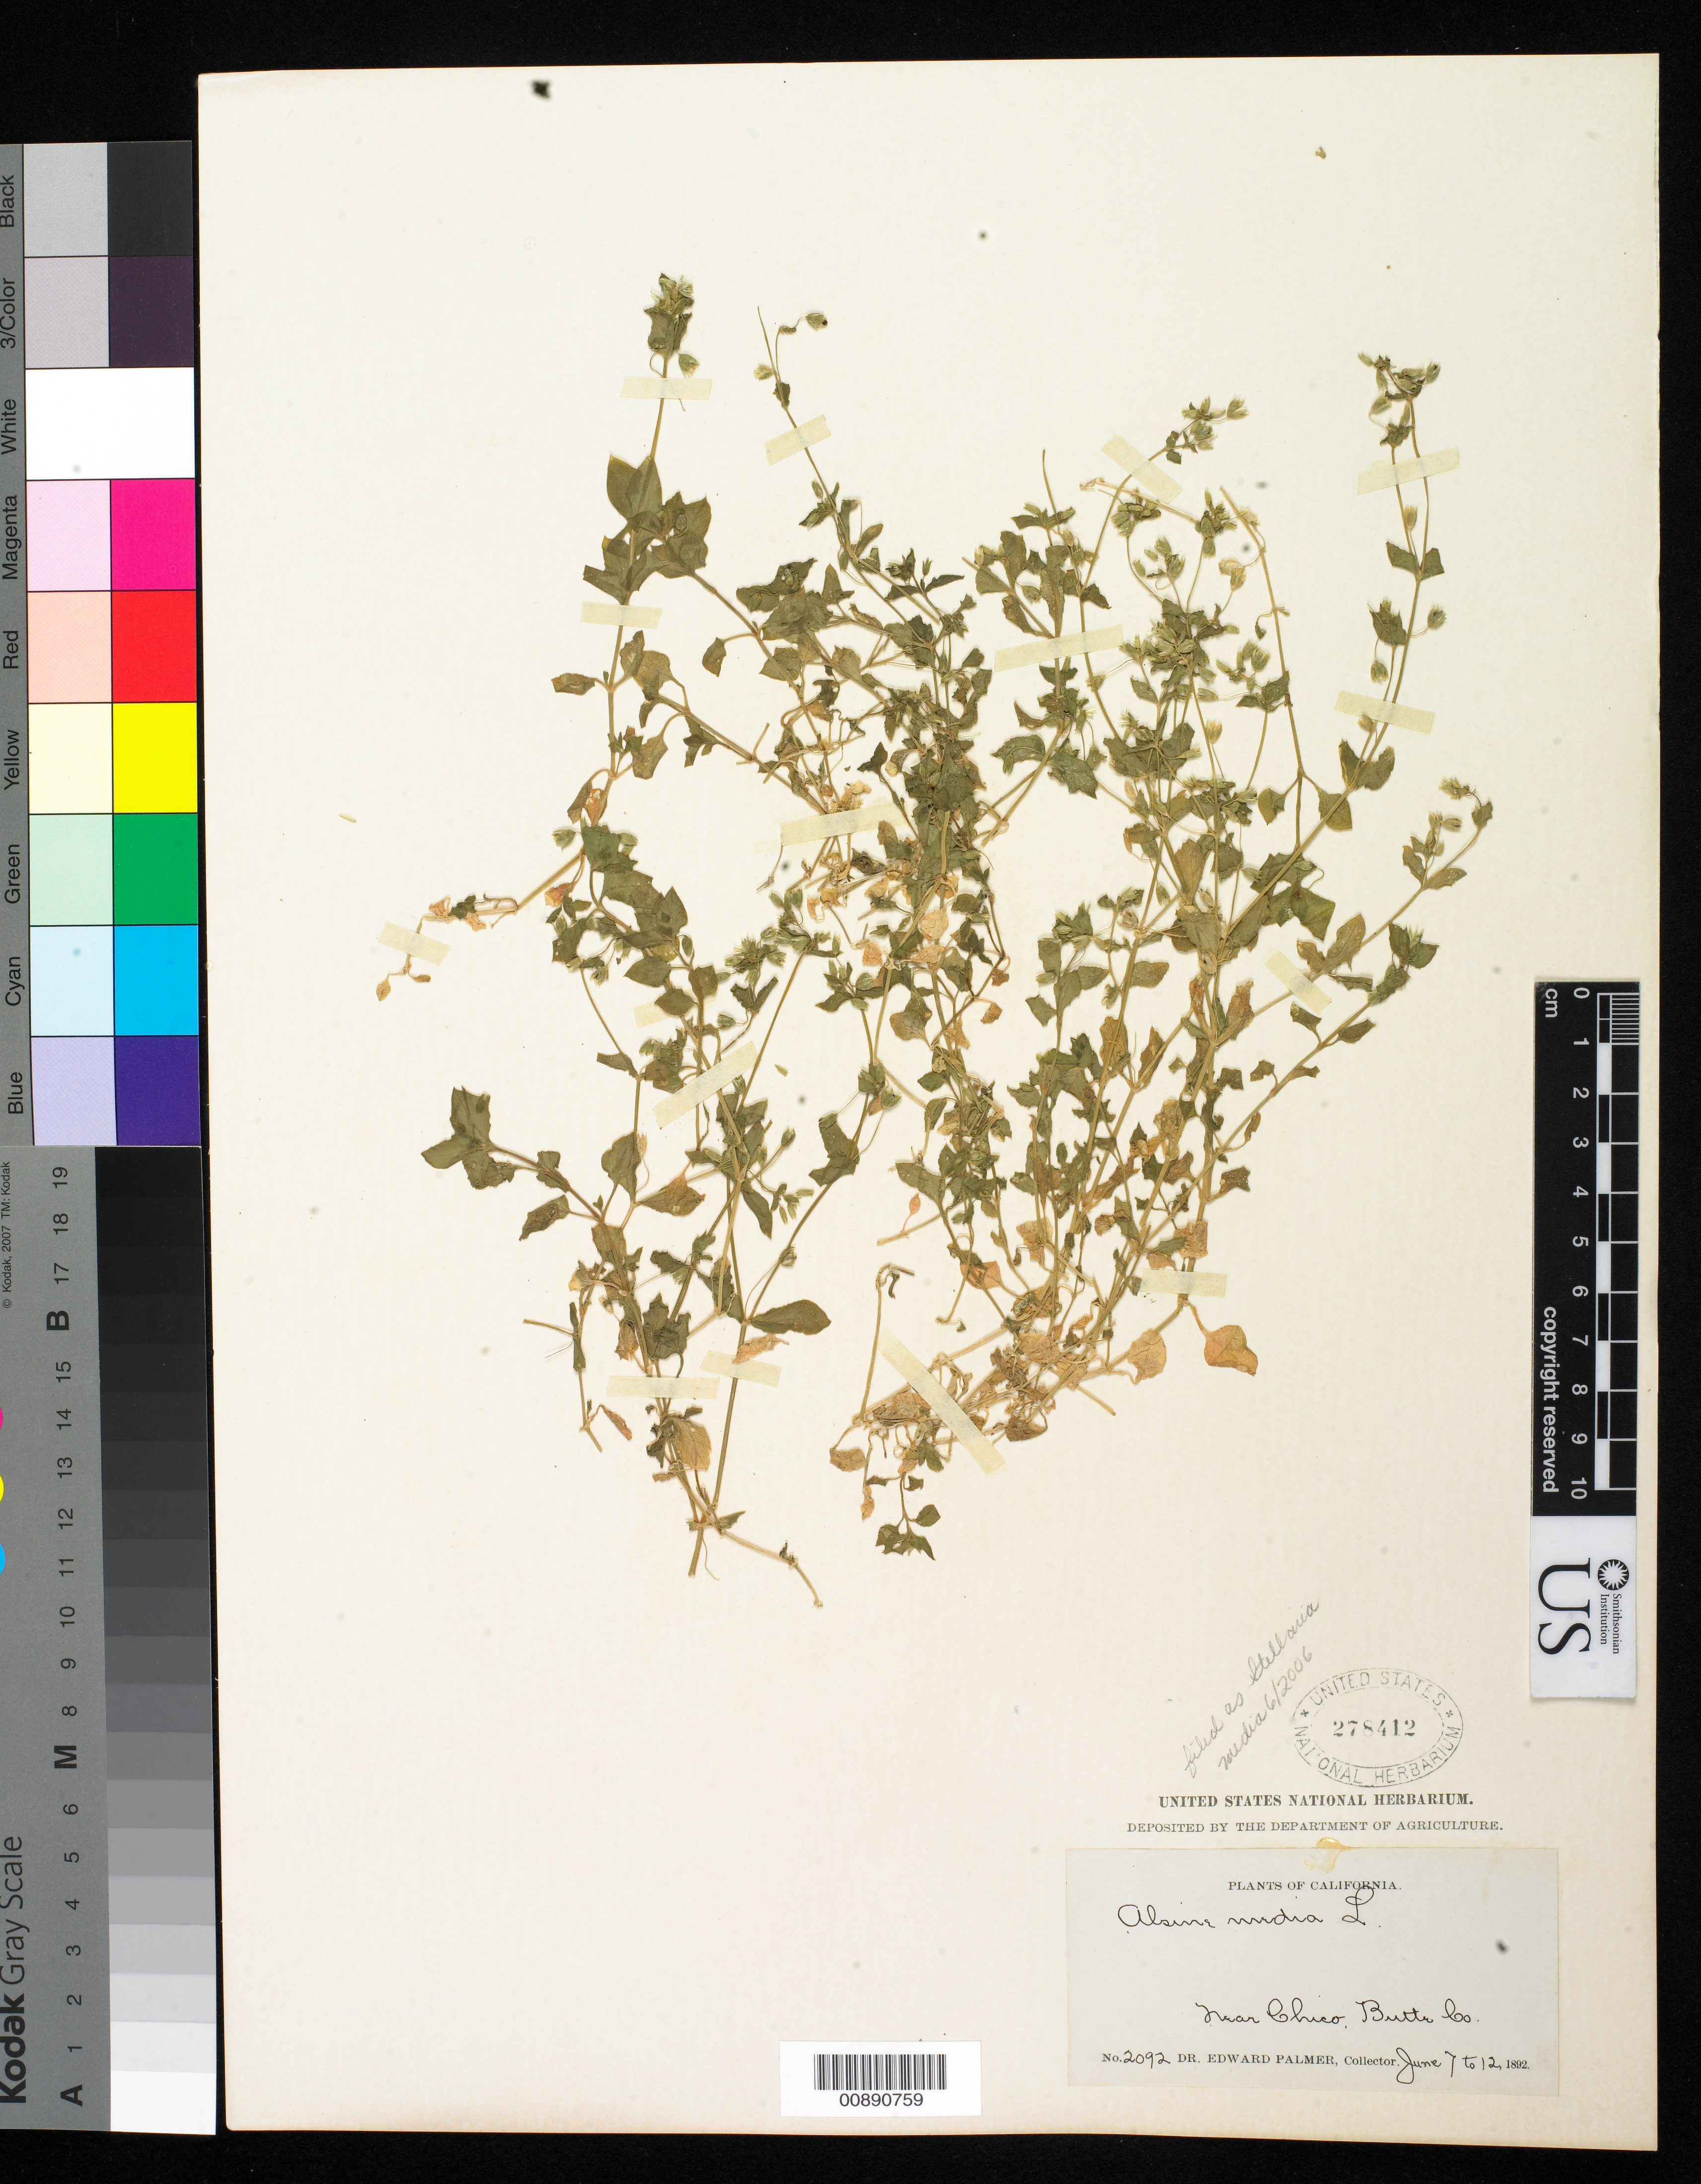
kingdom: Plantae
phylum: Tracheophyta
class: Magnoliopsida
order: Caryophyllales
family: Caryophyllaceae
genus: Stellaria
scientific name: Stellaria media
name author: (L.) Vill.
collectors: E. Palmer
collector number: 2092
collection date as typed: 07 Jun 1892 to 12 Jun 1892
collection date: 1892-06-07/1892-06-12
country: United States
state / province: California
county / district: Butte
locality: Near Chico, Butte County, California.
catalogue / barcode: US 278412